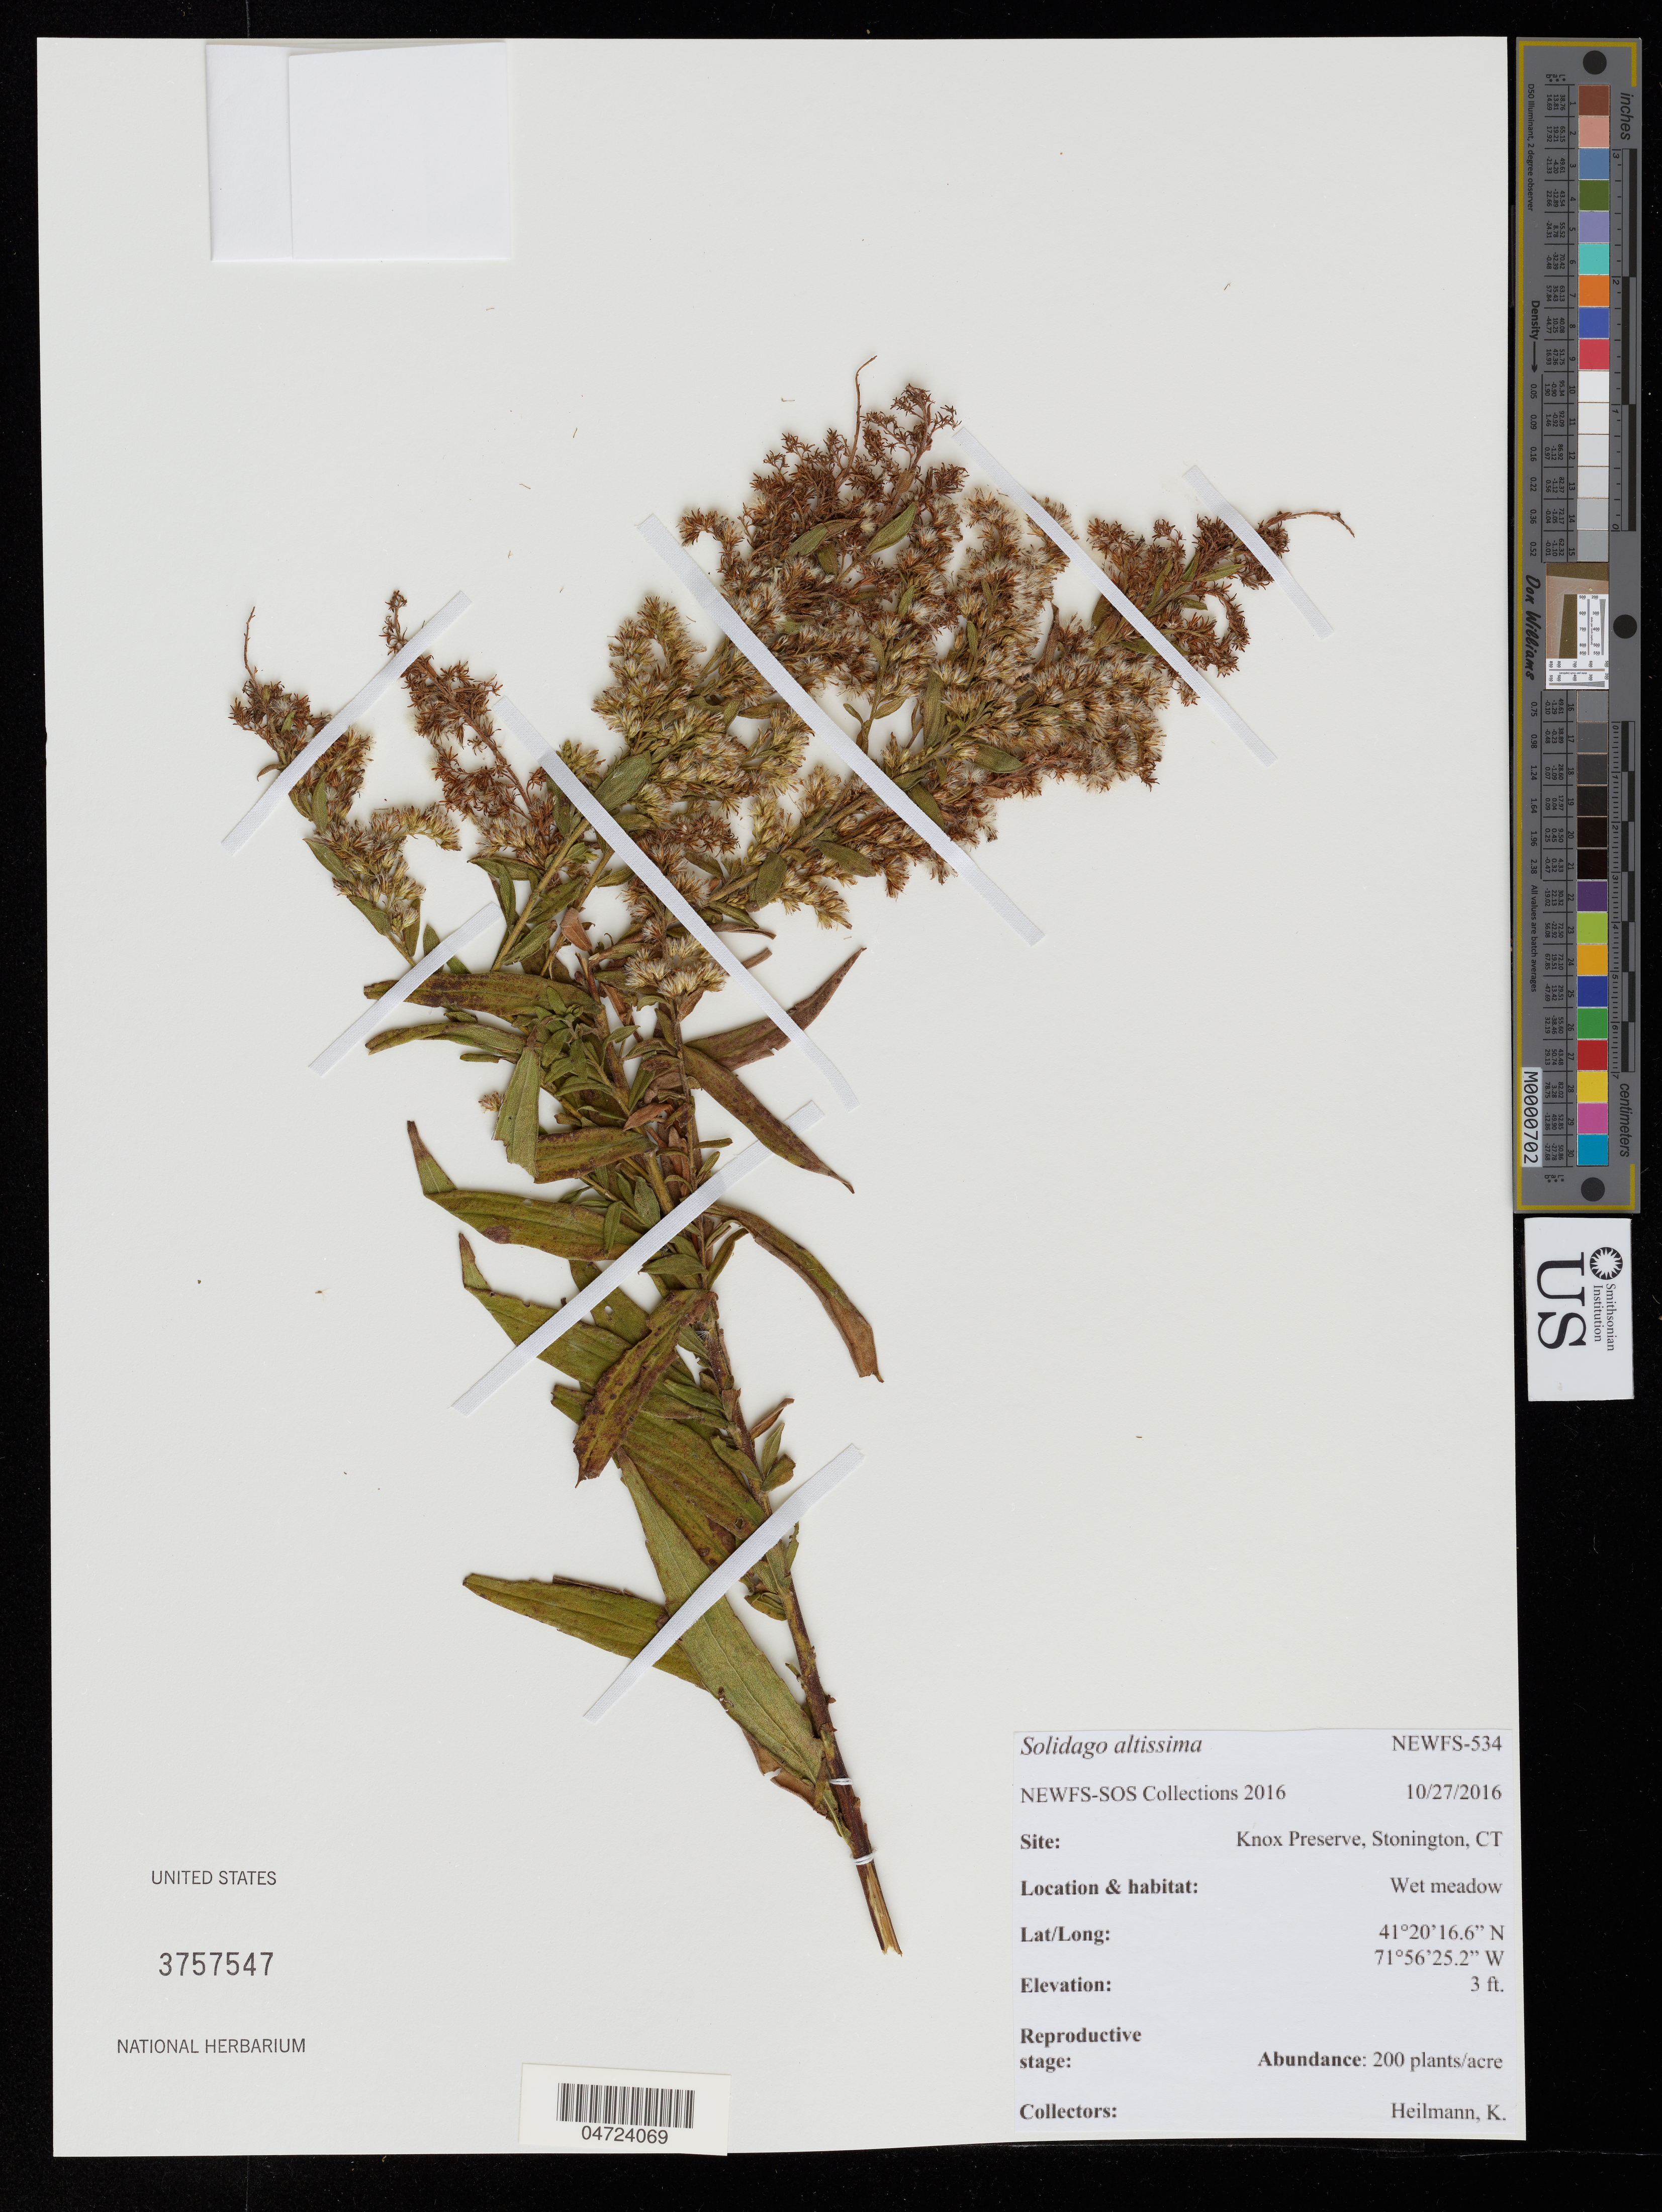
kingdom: Plantae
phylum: Tracheophyta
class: Magnoliopsida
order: Asterales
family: Asteraceae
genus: Solidago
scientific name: Solidago altissima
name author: L.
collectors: K. Heilmann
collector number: NEWFS-534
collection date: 2016-10-27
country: United States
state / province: Connecticut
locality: Knox Preserve, Stonington.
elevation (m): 1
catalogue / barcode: US 3757547